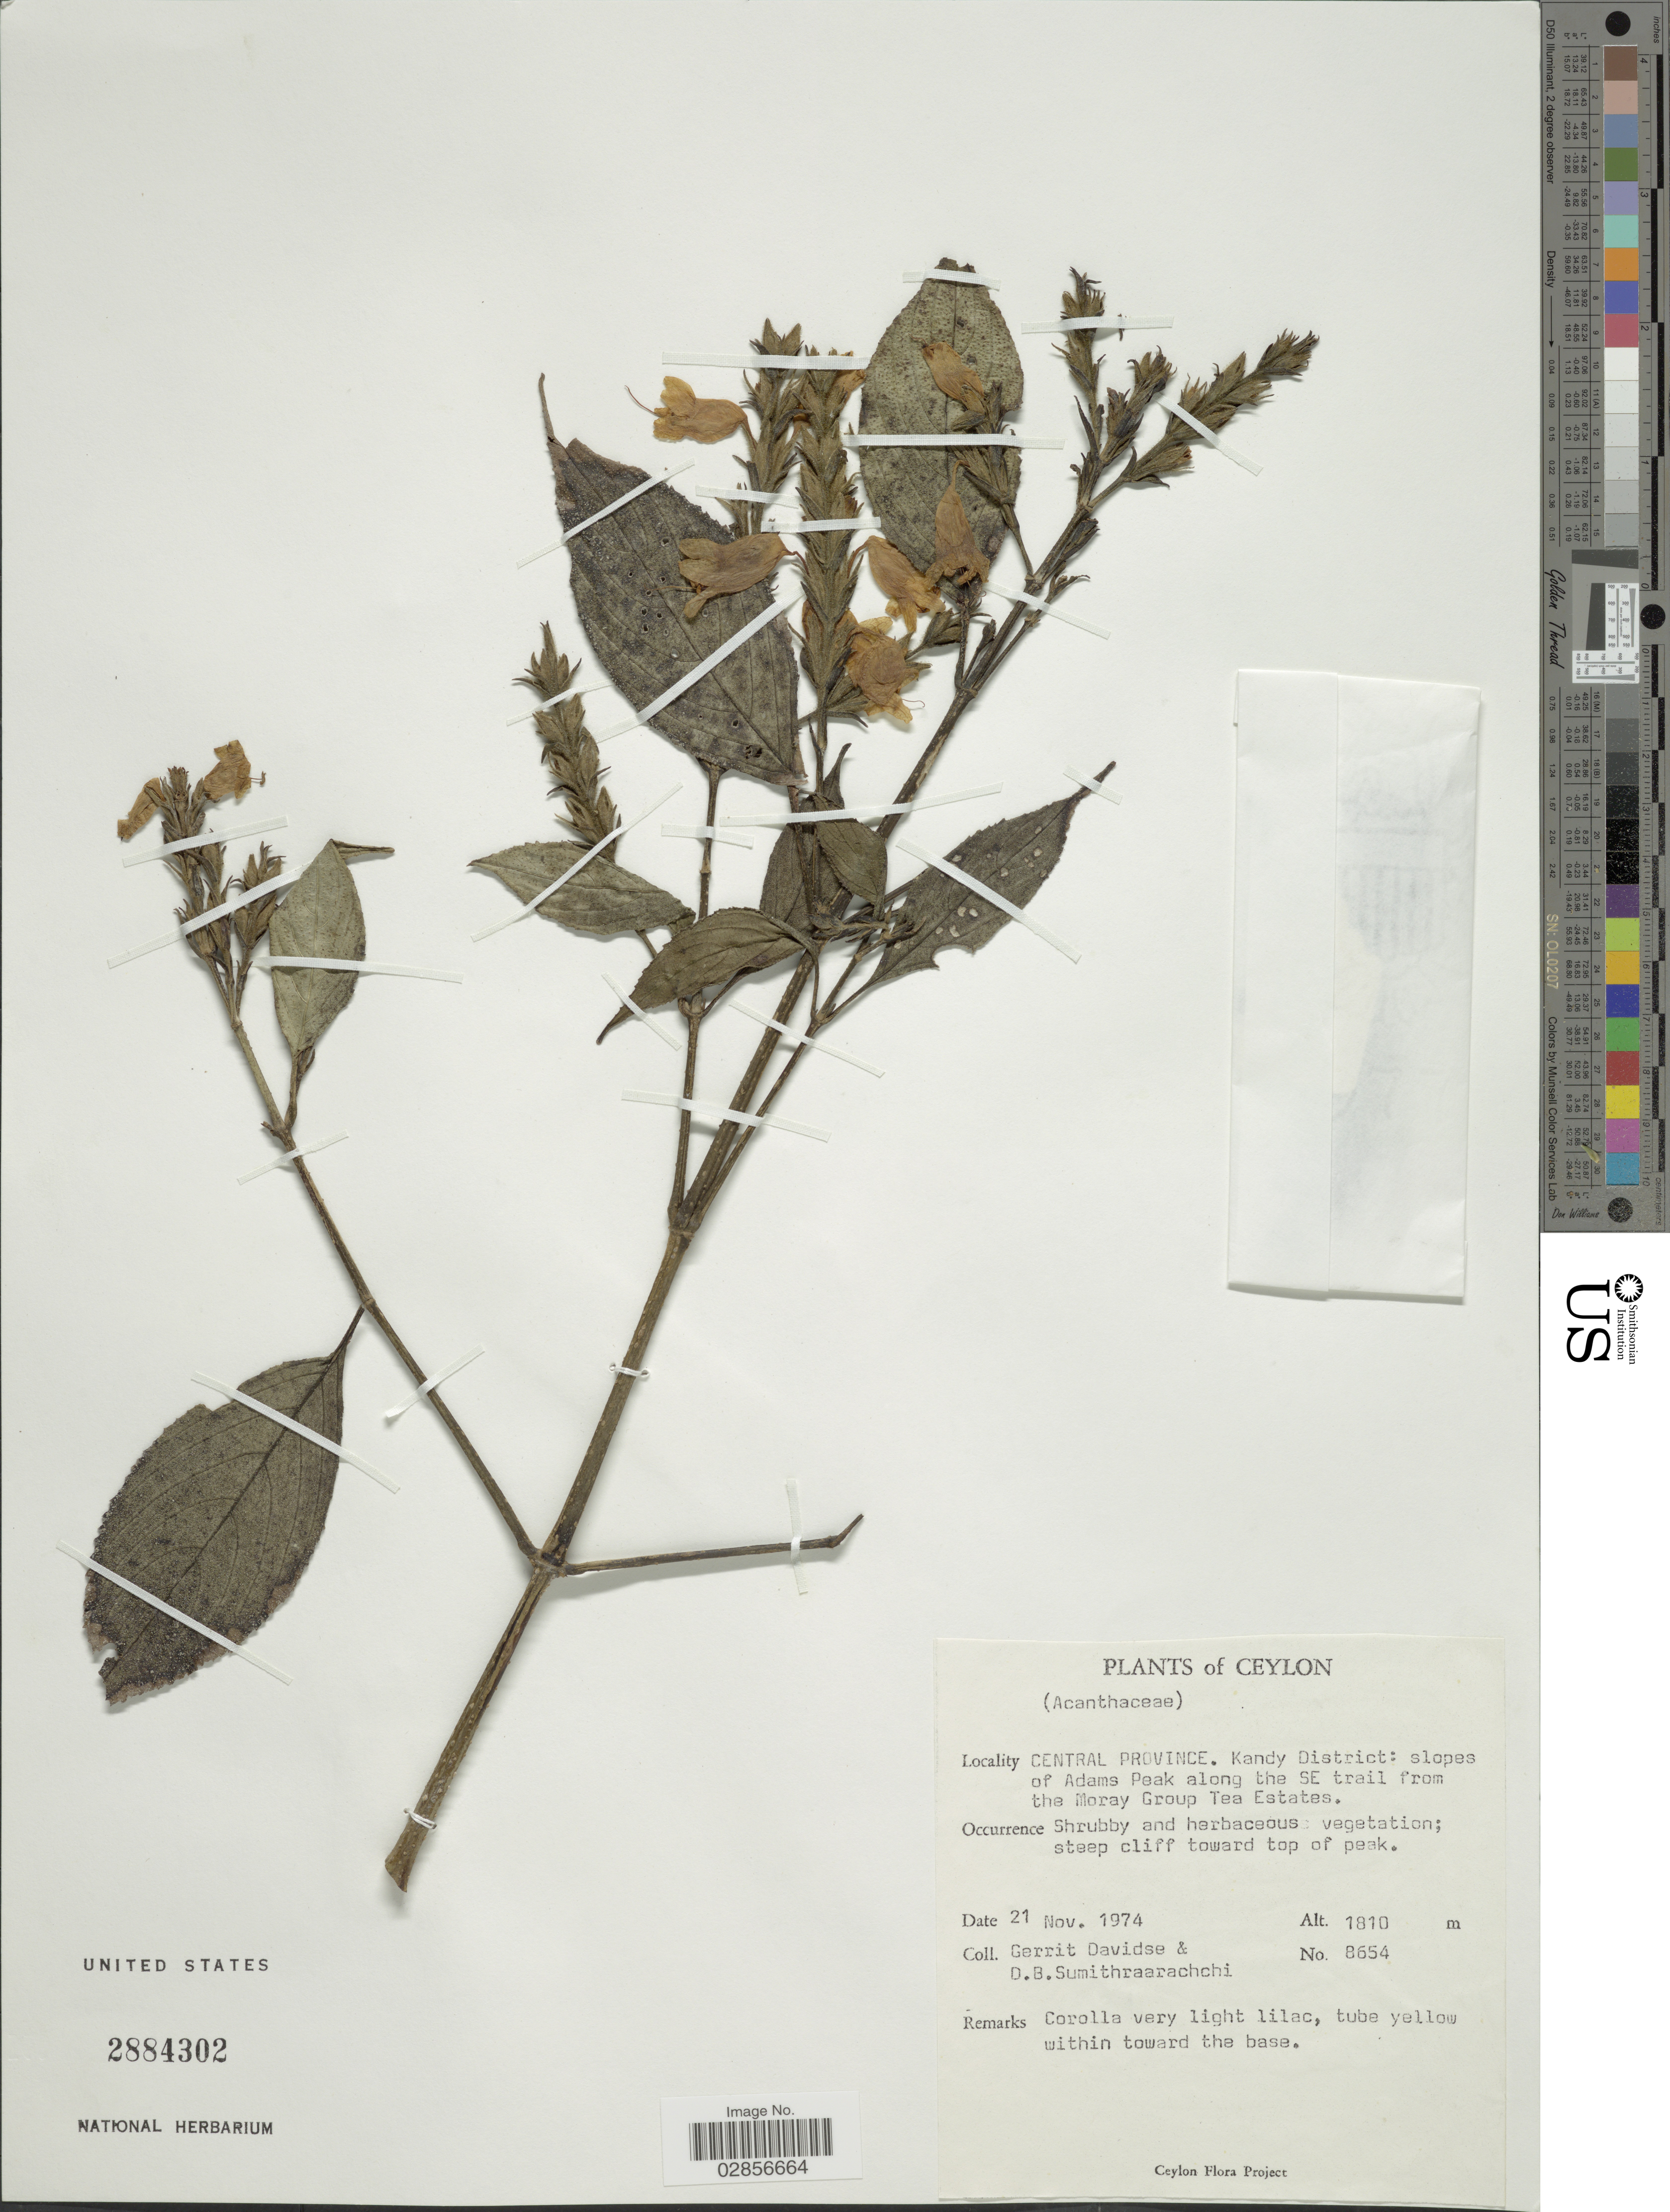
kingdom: Plantae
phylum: Tracheophyta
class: Magnoliopsida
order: Lamiales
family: Acanthaceae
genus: Strobilanthes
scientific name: Strobilanthes viscosa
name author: T. Anderson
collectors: G. Davidse & D. B. Sumithraarachchi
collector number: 8654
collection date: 1974-11-21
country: Sri Lanka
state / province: Central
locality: Ceylon, Central Province. Kandy District: slopes of Adams Peak along the SE trail from the Moray Group Tea Estates.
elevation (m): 1810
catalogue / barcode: US 2884302